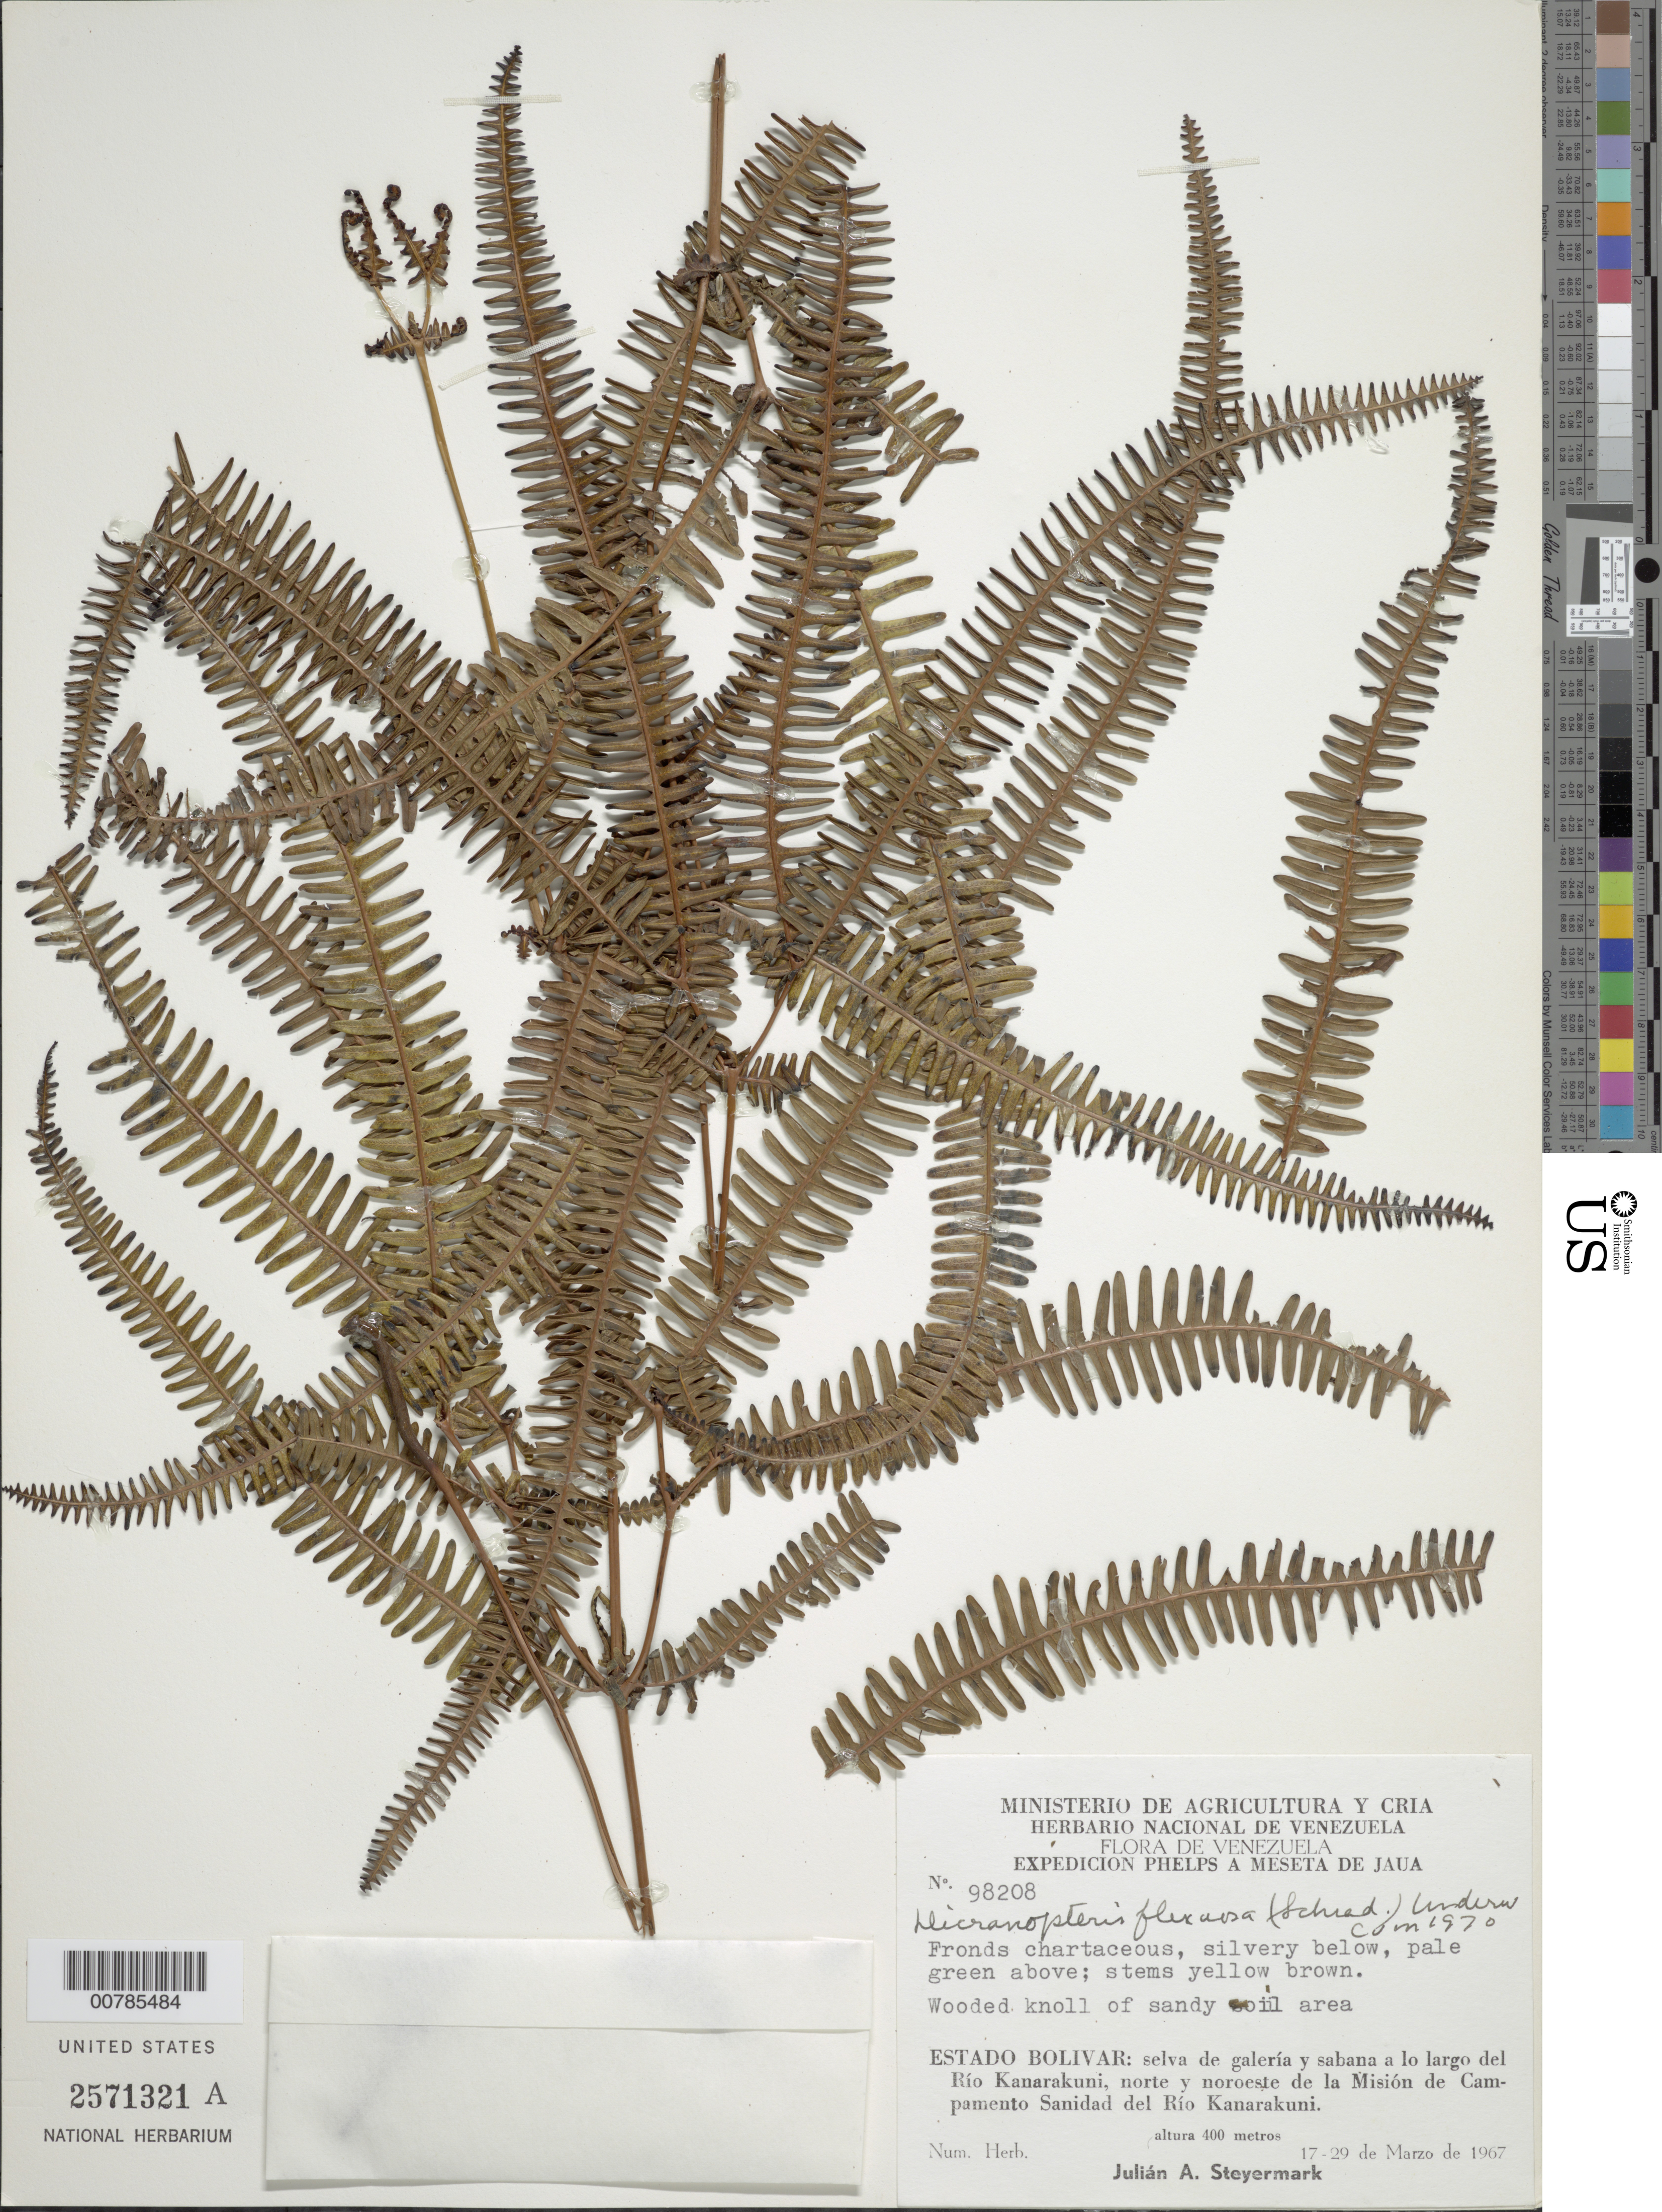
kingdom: Plantae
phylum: Tracheophyta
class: Polypodiopsida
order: Gleicheniales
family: Gleicheniaceae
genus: Dicranopteris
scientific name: Dicranopteris flexuosa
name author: (Schrad.) Underw.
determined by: Morton, C. V.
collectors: J. Steyermark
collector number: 98208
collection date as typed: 17-Mar-67 to 29-Mar-67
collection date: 1967-03-17/1967-03-29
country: Venezuela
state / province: Bolívar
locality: Río Kanarakuni, N and NW of Misión de Campamento Sanidad del Río Kanarakuni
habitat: Wooded knoll of sandy soil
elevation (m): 400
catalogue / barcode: US 2571321A